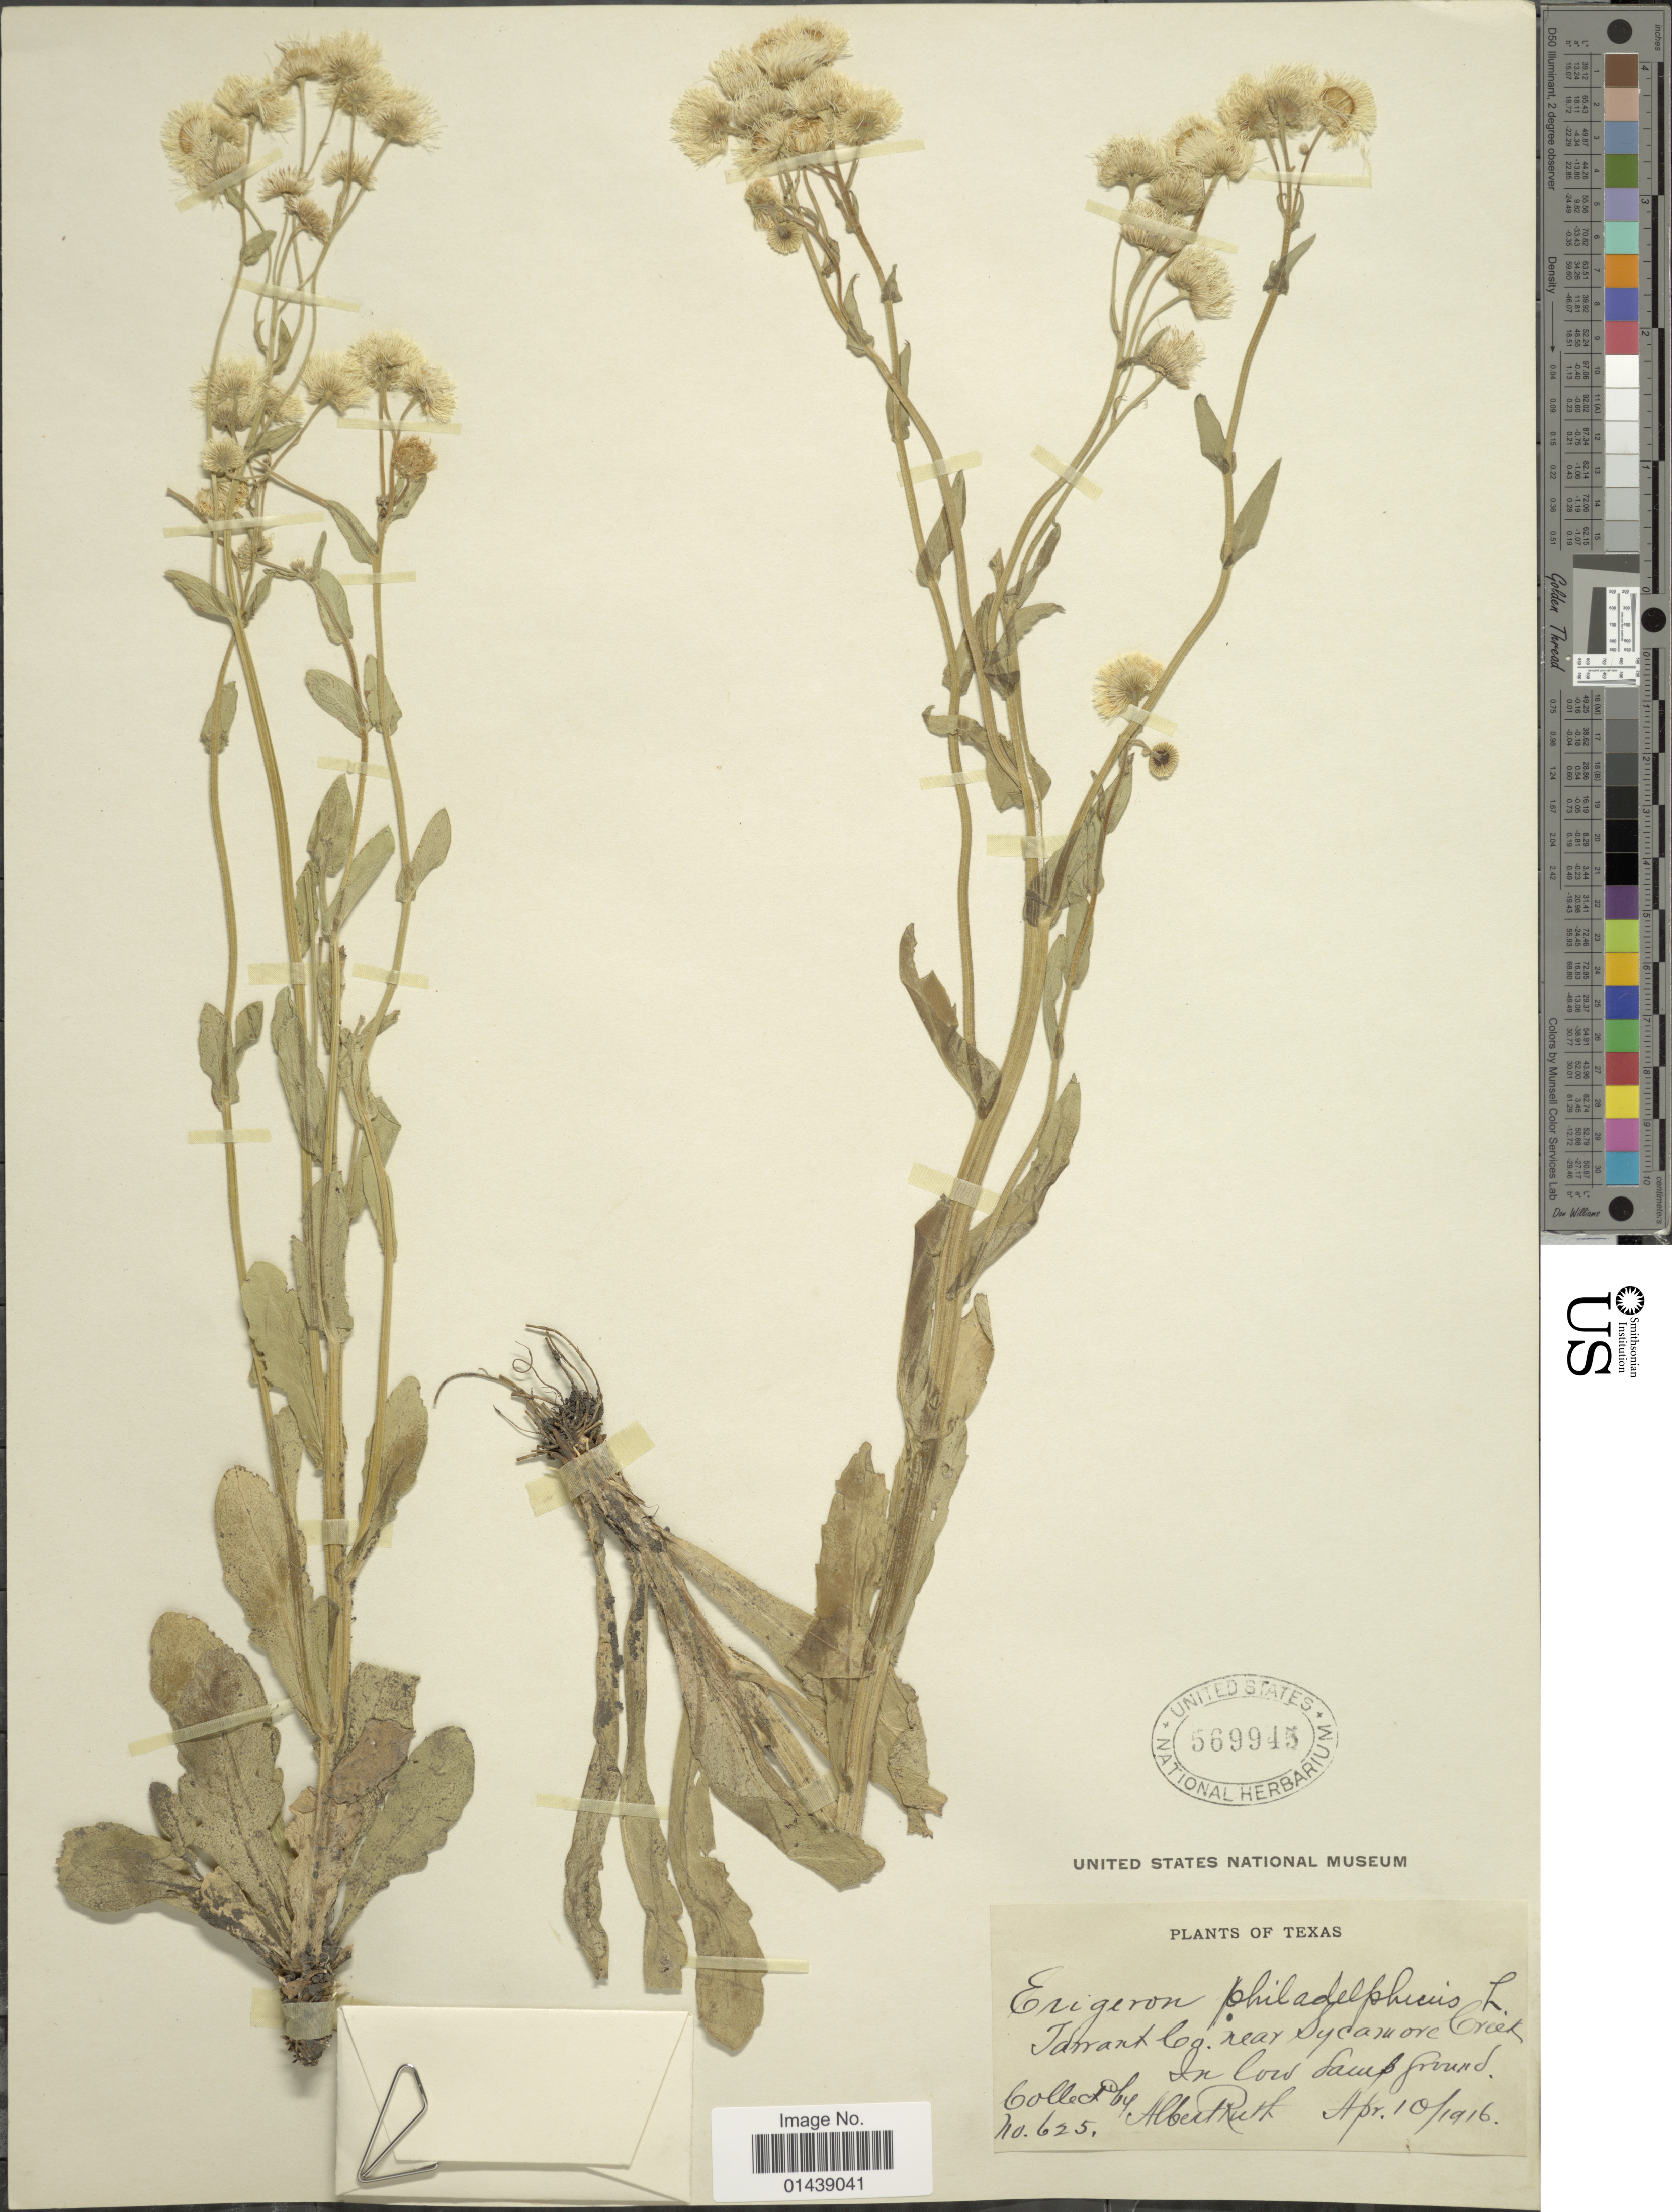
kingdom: Plantae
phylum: Tracheophyta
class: Magnoliopsida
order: Asterales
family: Asteraceae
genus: Erigeron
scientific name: Erigeron philadelphicus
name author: L.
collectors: A. Ruth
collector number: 625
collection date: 1916-04-10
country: United States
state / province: Texas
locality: Tarrant Co. near Sycamorre Creek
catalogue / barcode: US 569945